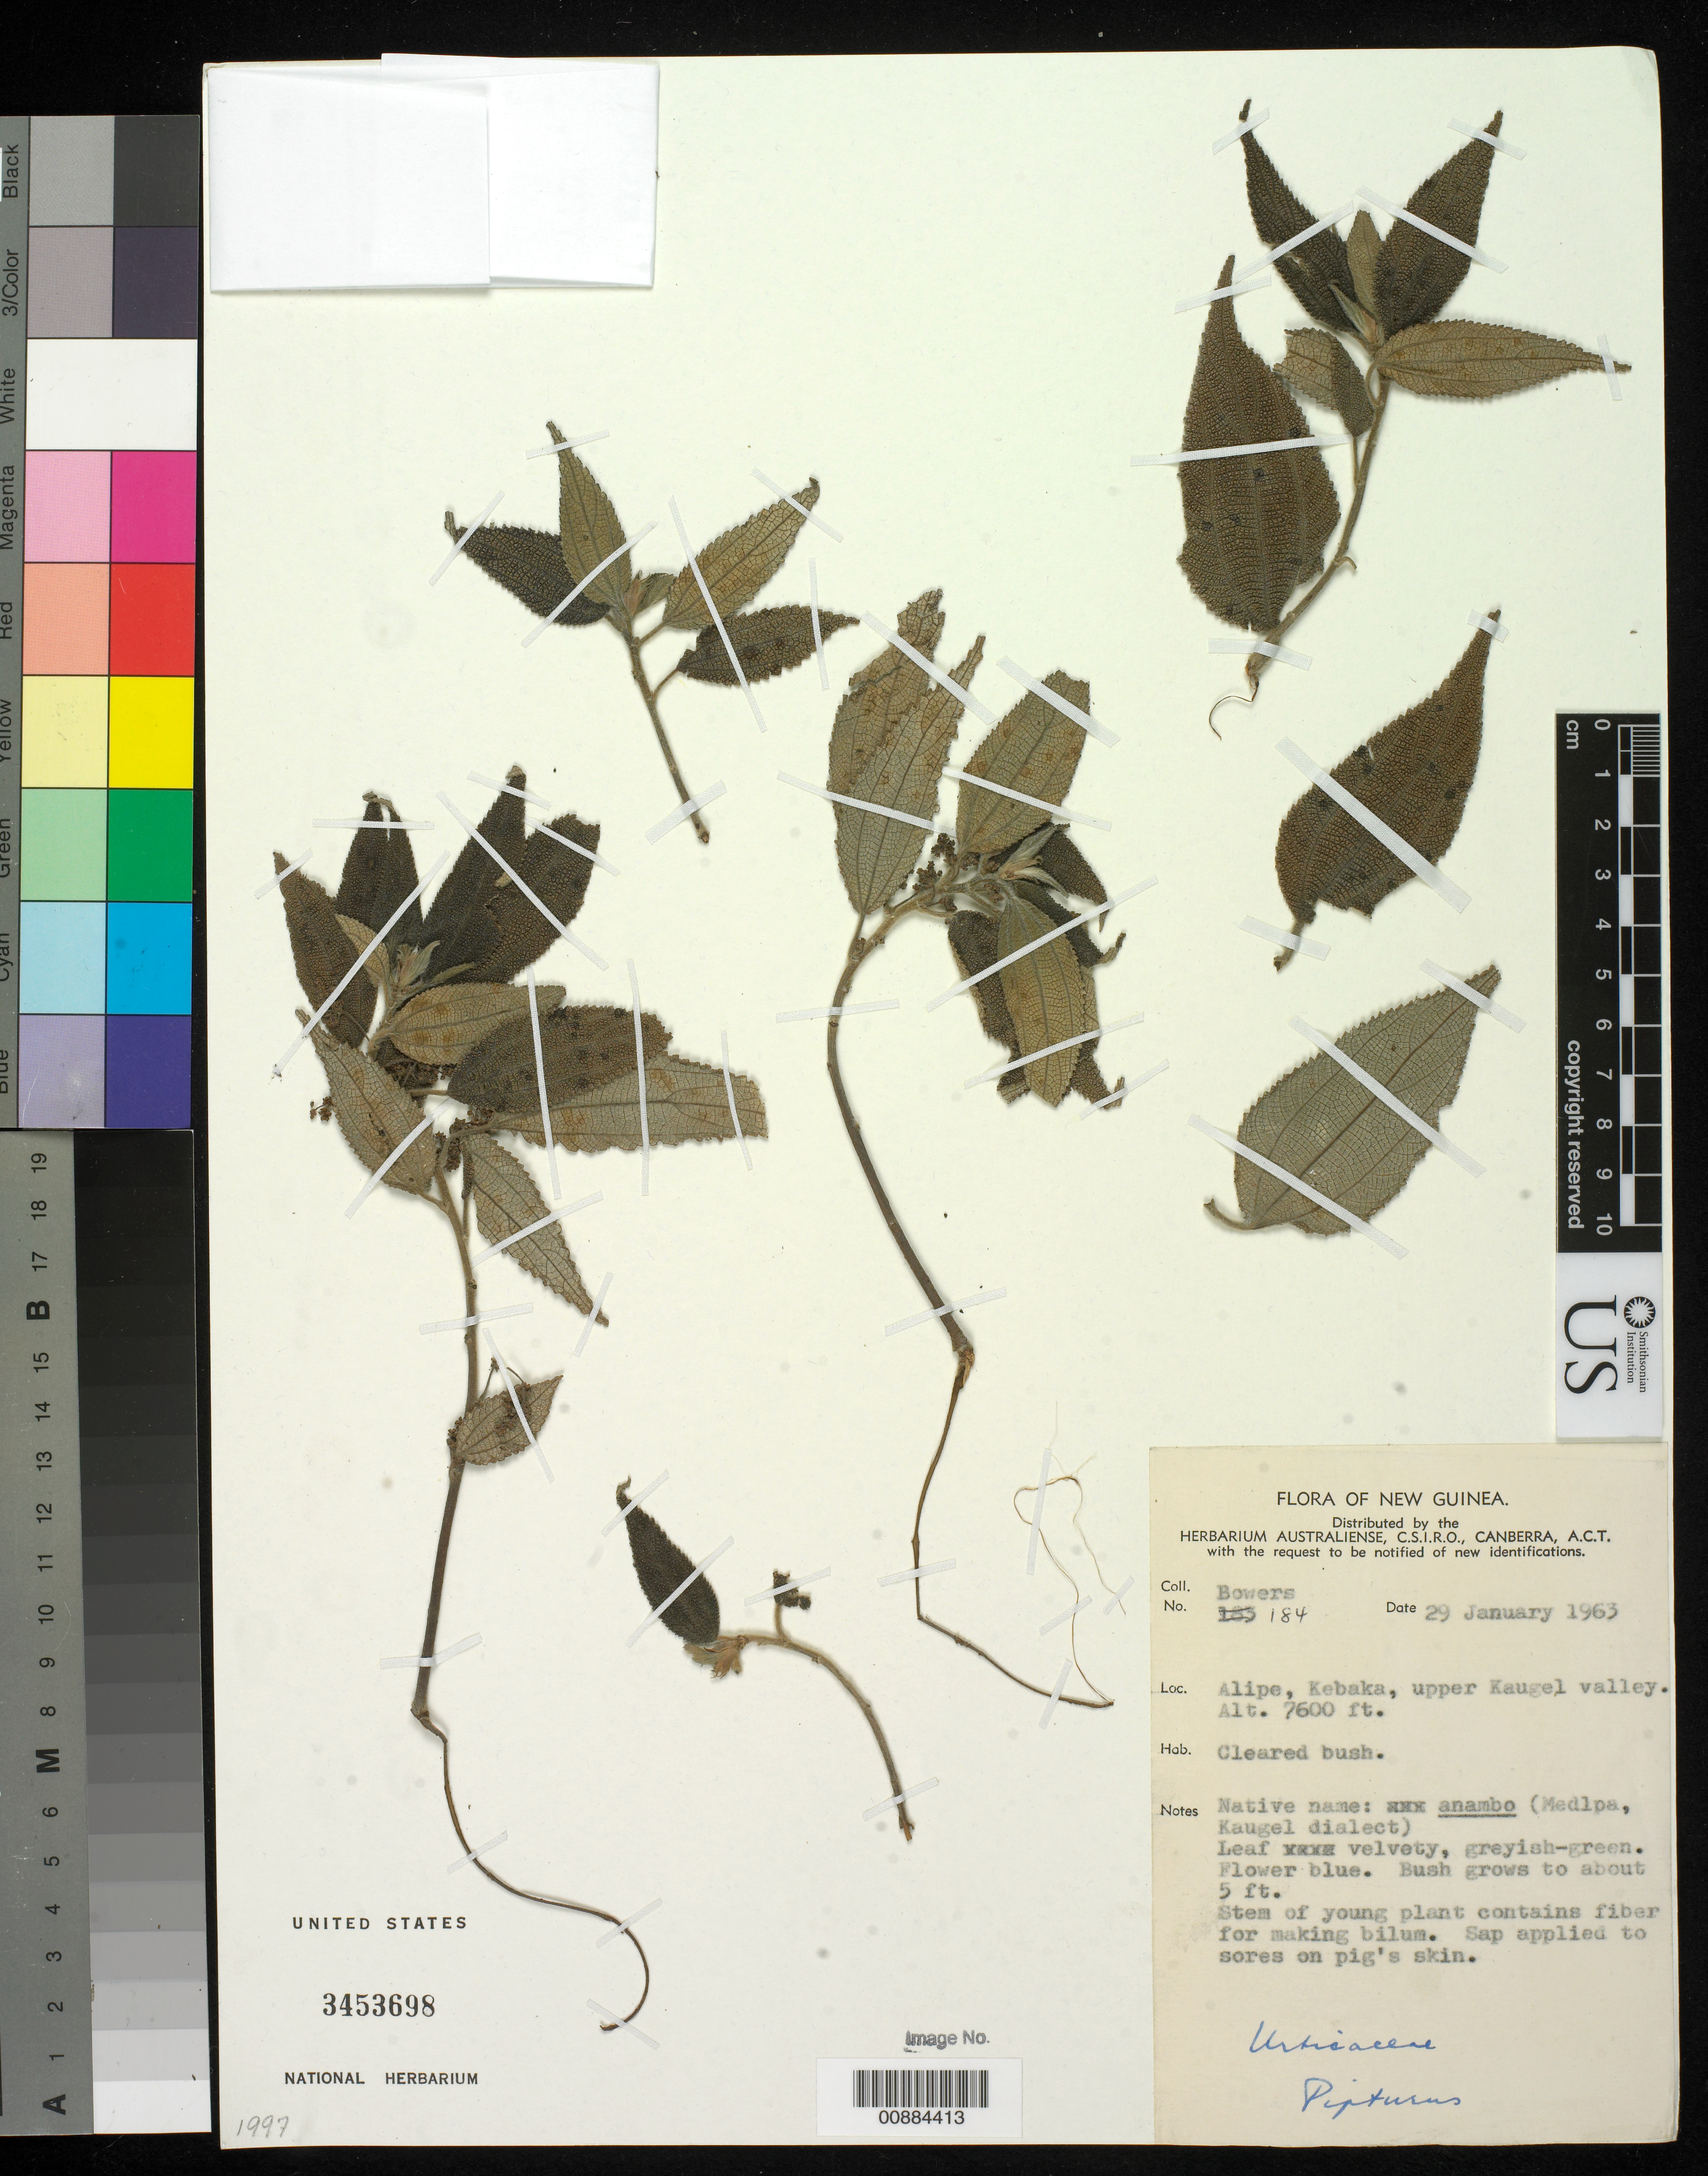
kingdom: Plantae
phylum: Tracheophyta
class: Magnoliopsida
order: Rosales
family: Urticaceae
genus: Pipturus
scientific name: Pipturus sp.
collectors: N. Bowers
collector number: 184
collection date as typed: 29 Jan 1963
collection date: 1963-01-29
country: Papua New Guinea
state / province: Western Highlands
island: New Guinea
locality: New Guinea, Alipe, Kebaka, upper Kaugel valley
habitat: cleared bush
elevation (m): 2316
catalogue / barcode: US 3453698